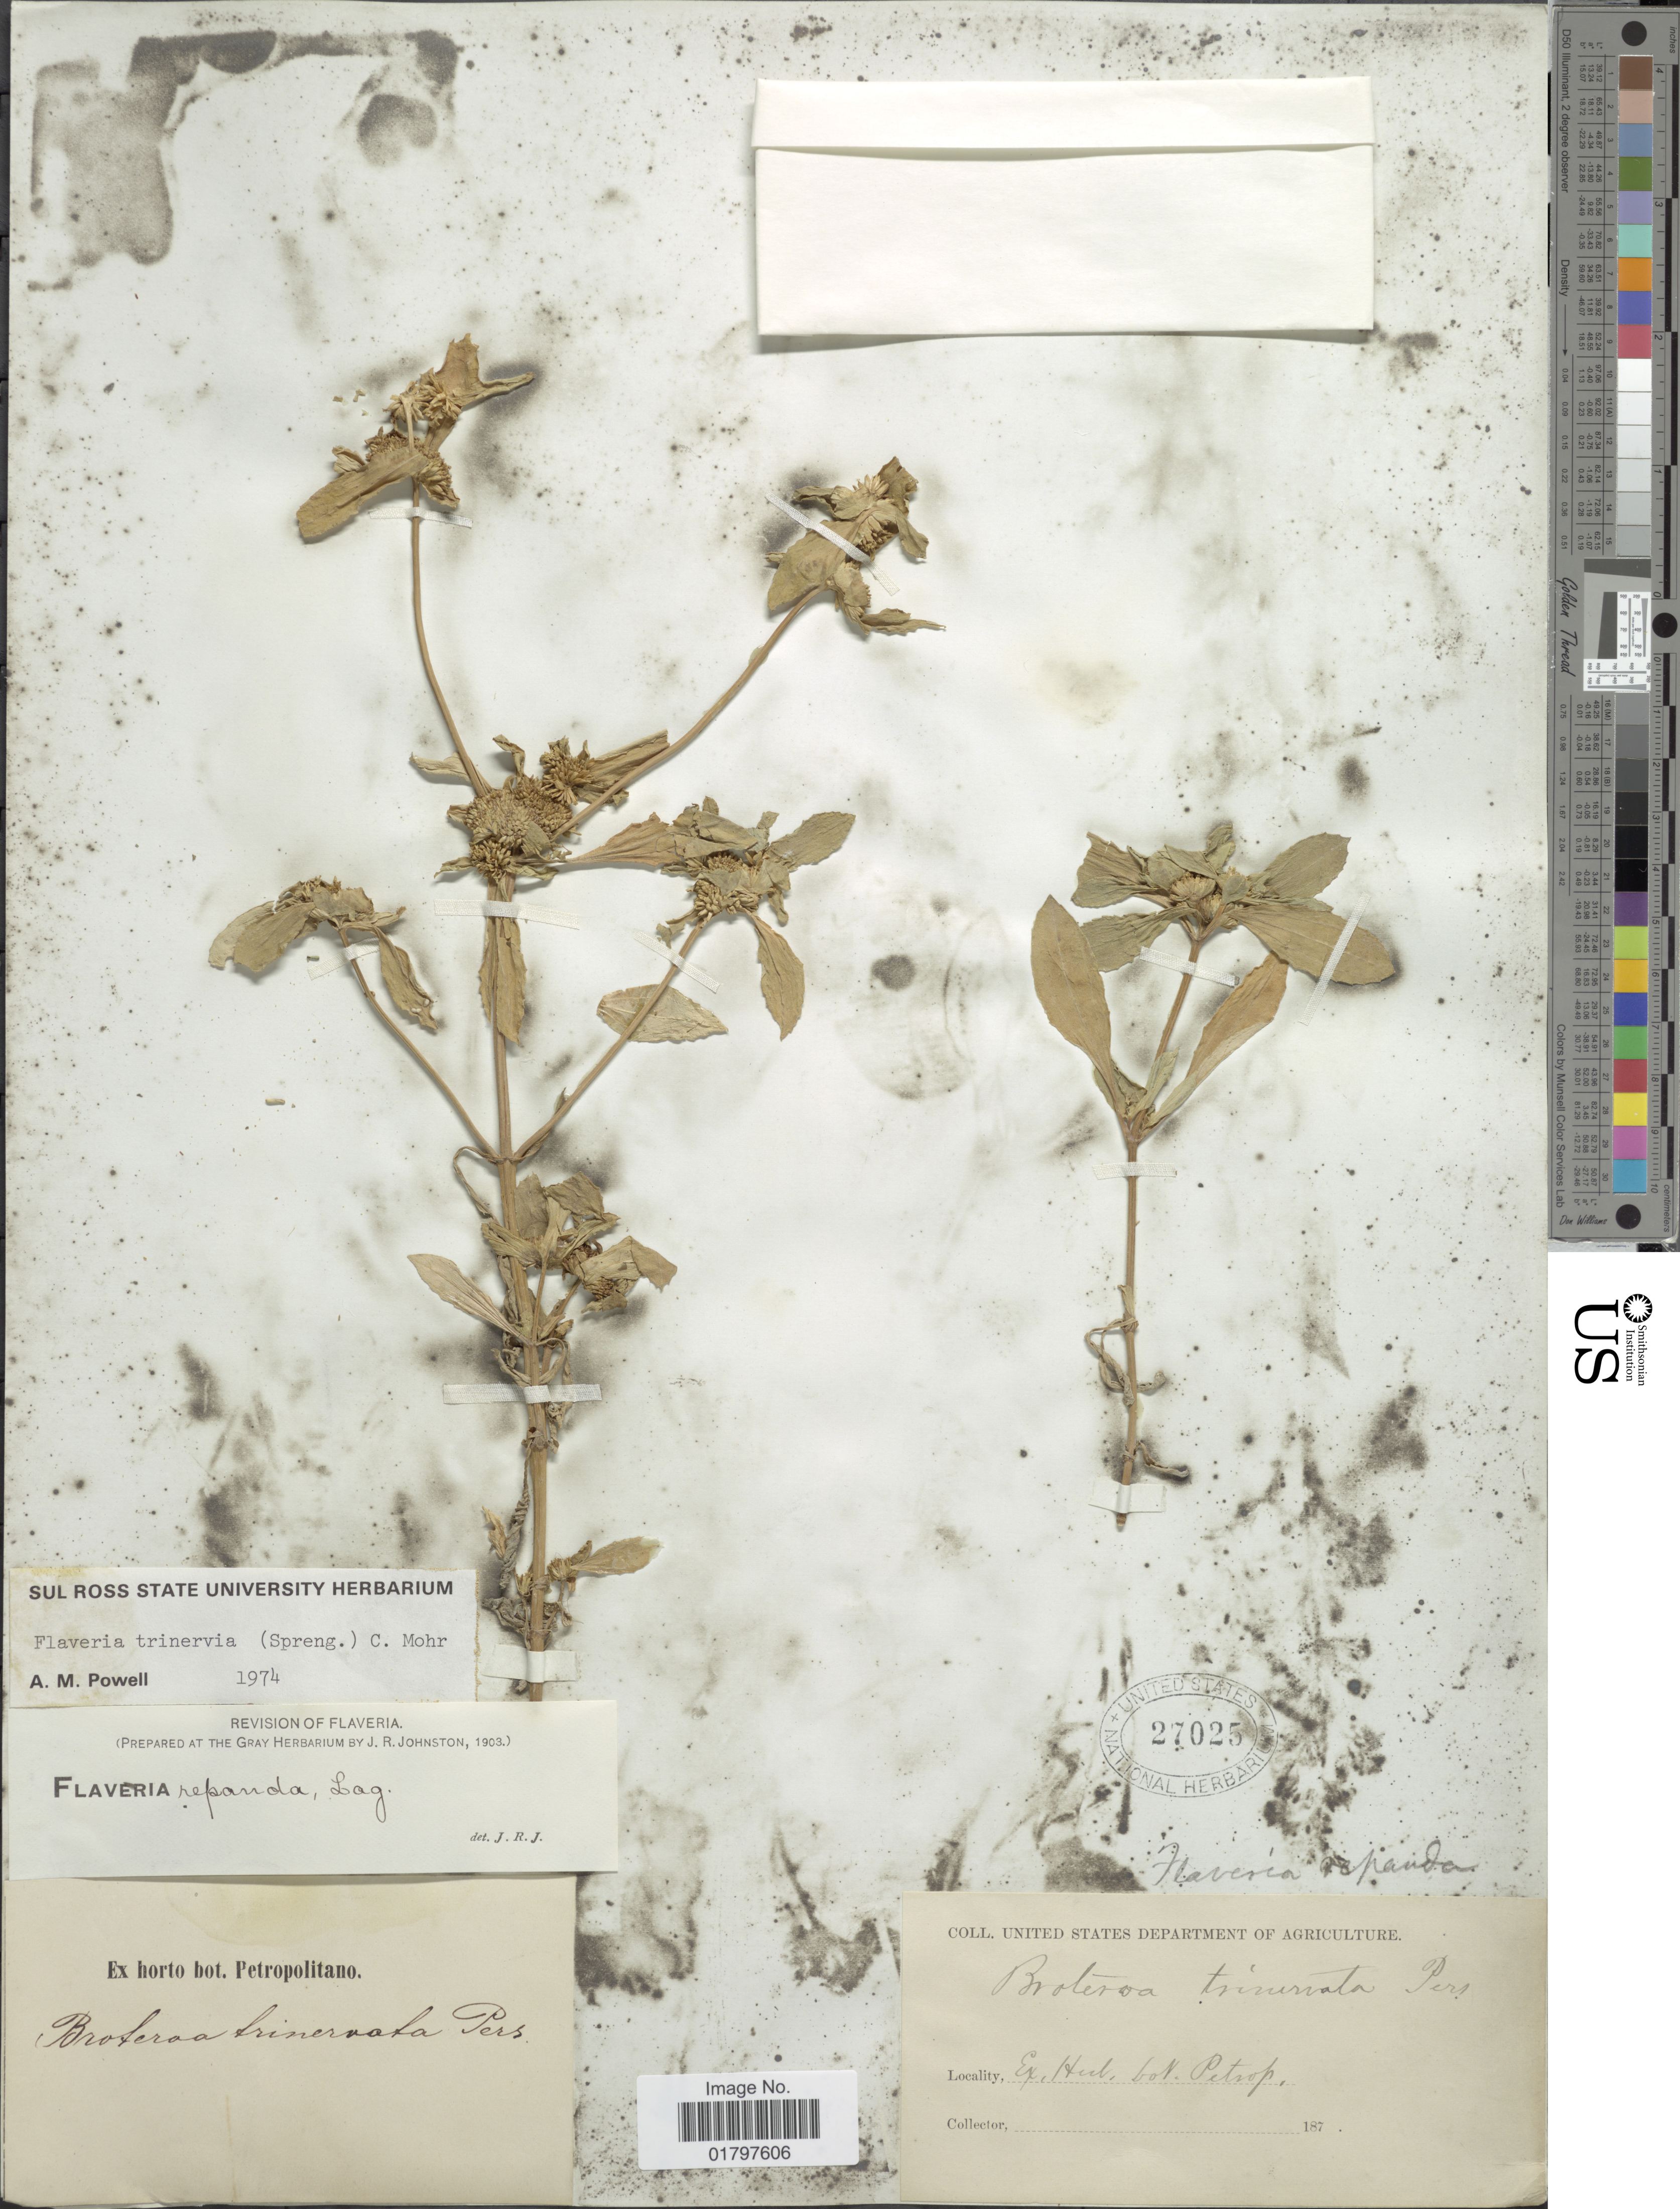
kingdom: Plantae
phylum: Tracheophyta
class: Magnoliopsida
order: Asterales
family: Asteraceae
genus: Flaveria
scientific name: Flaveria trinervia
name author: (Spreng.) C. Mohr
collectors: ex Horto Bot. Petropolitano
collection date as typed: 187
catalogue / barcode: US 27025